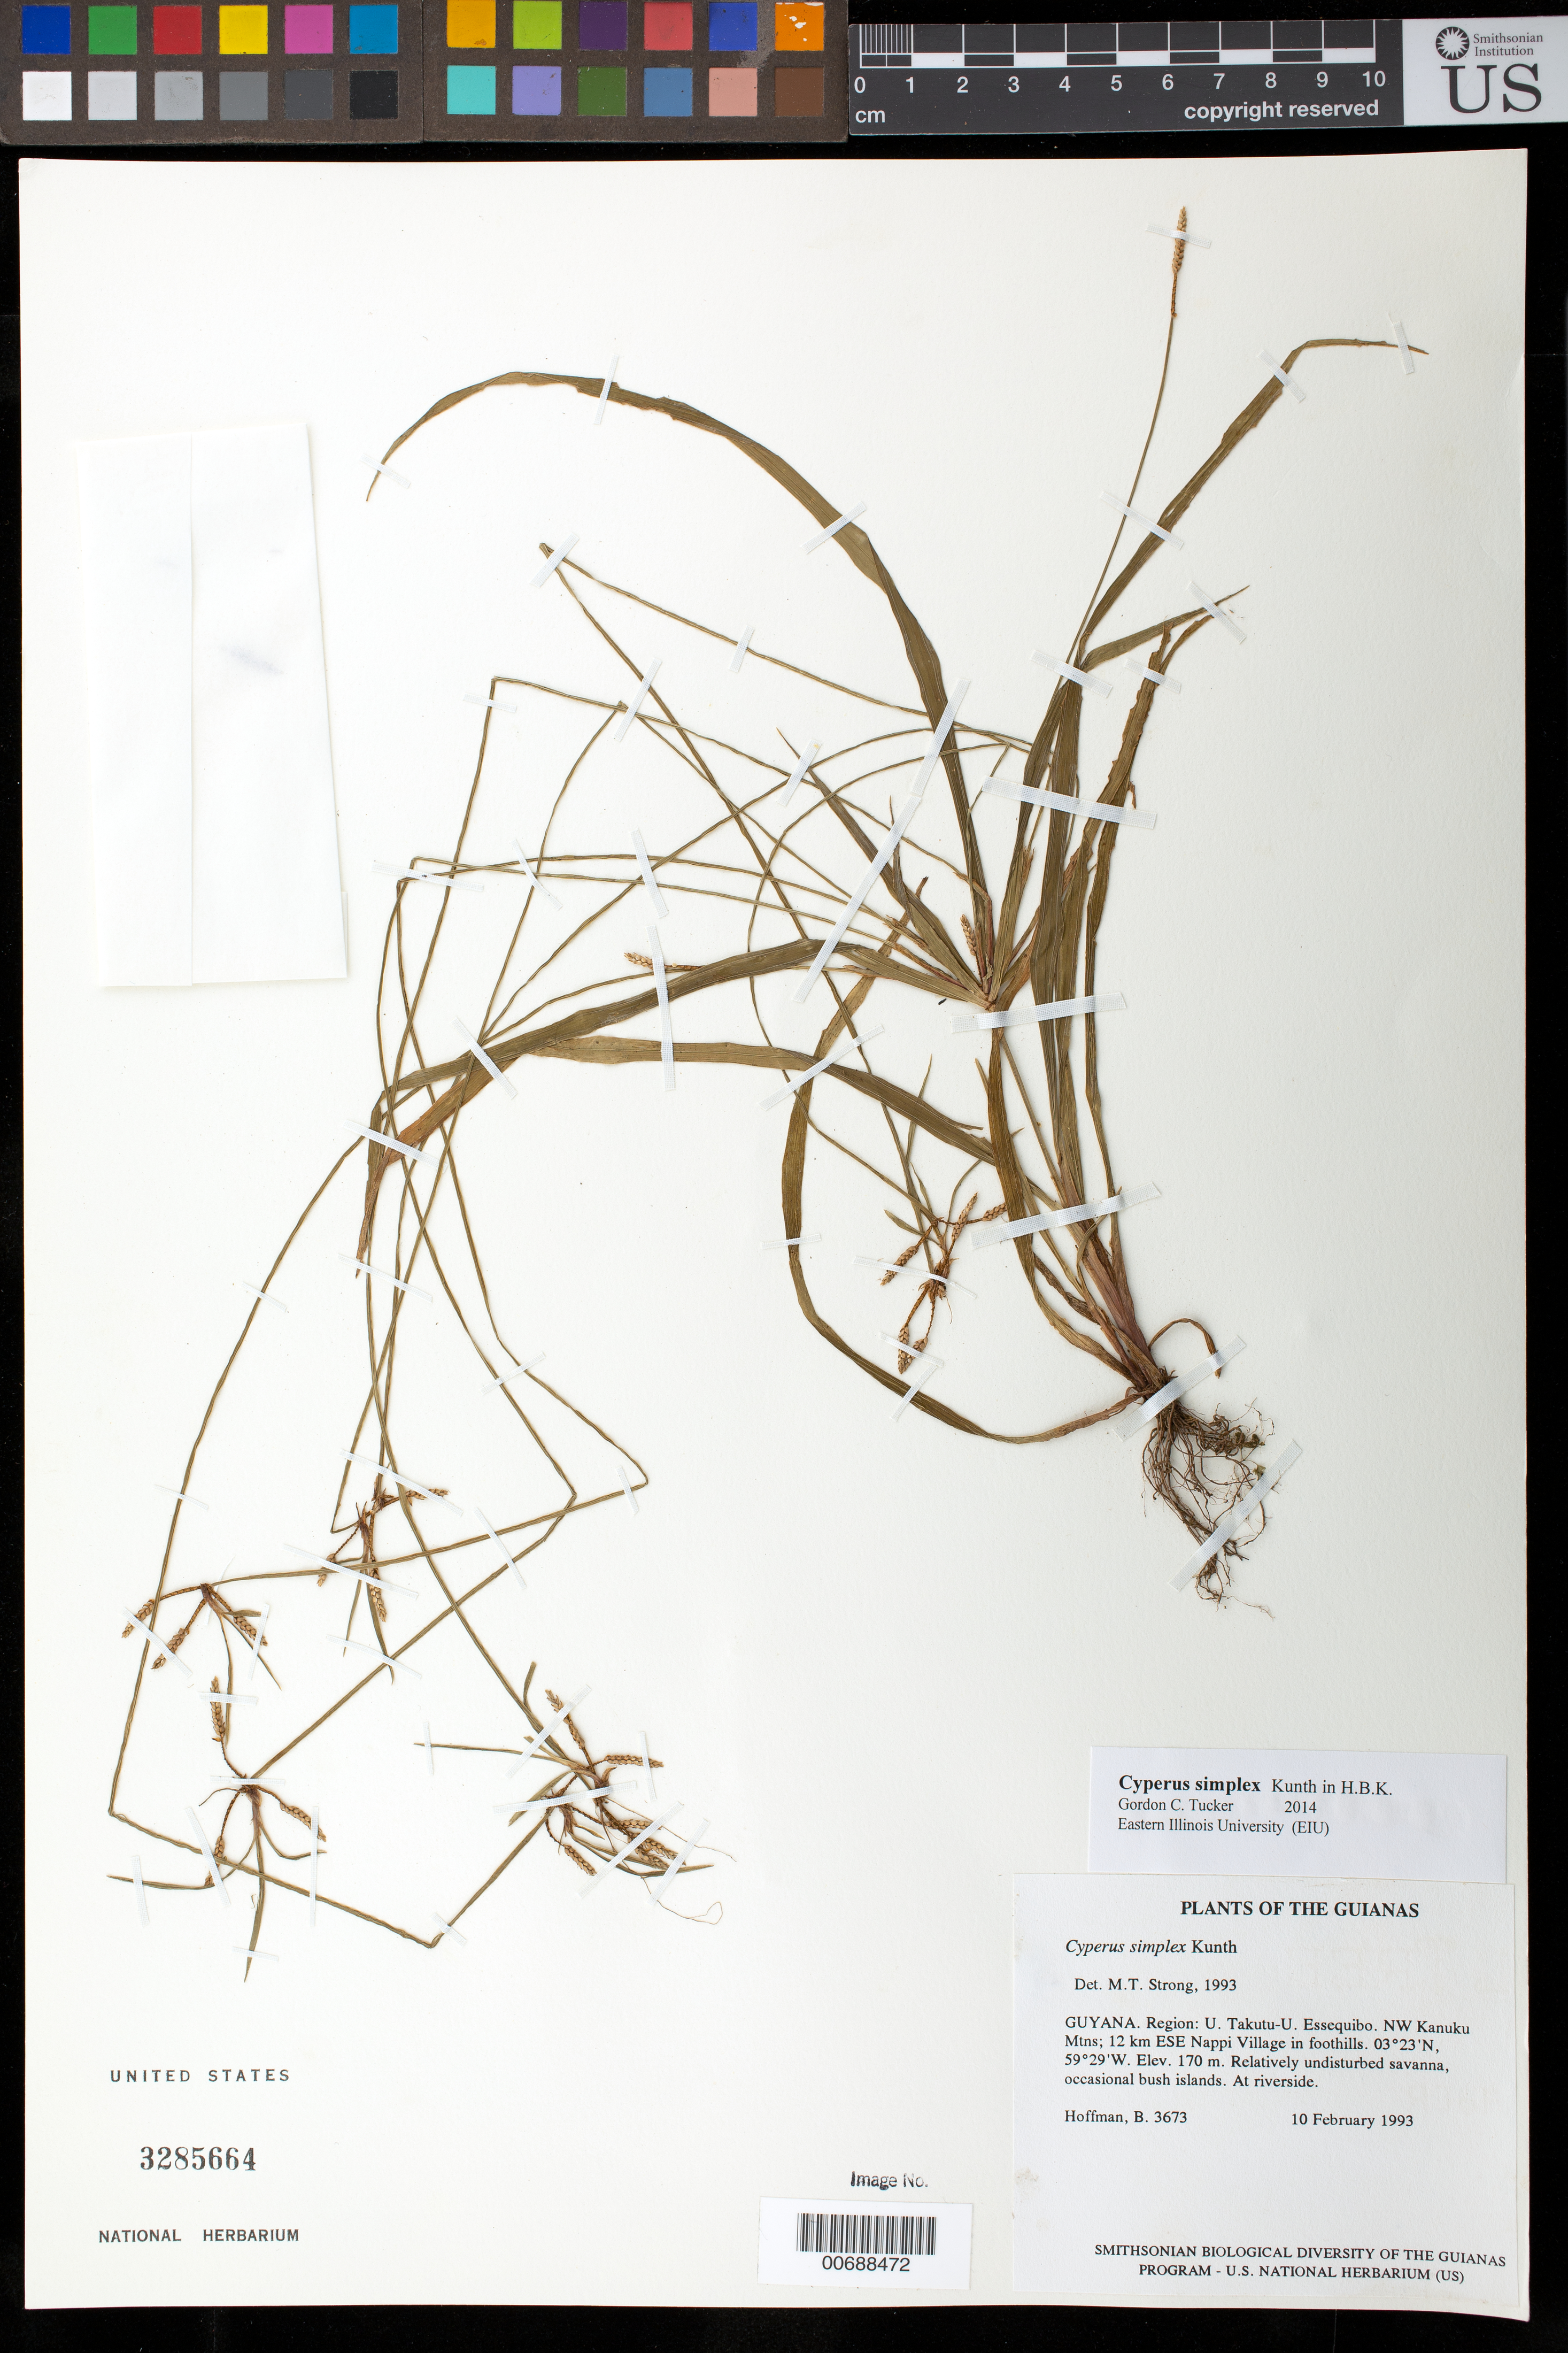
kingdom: Plantae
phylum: Tracheophyta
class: Liliopsida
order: Poales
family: Cyperaceae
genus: Cyperus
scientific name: Cyperus simplex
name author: Kunth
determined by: Tucker, G. C.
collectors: B. Hoffman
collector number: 3673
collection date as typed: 10 February 1993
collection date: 1993-02-10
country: Guyana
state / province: U. Takutu-U. Essequibo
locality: NW Kanuku Mountains; 12 km ESE of Nappi Village in foothills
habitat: Relatively undisturbed savanna, occasional bush islands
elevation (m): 170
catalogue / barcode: US 3285664